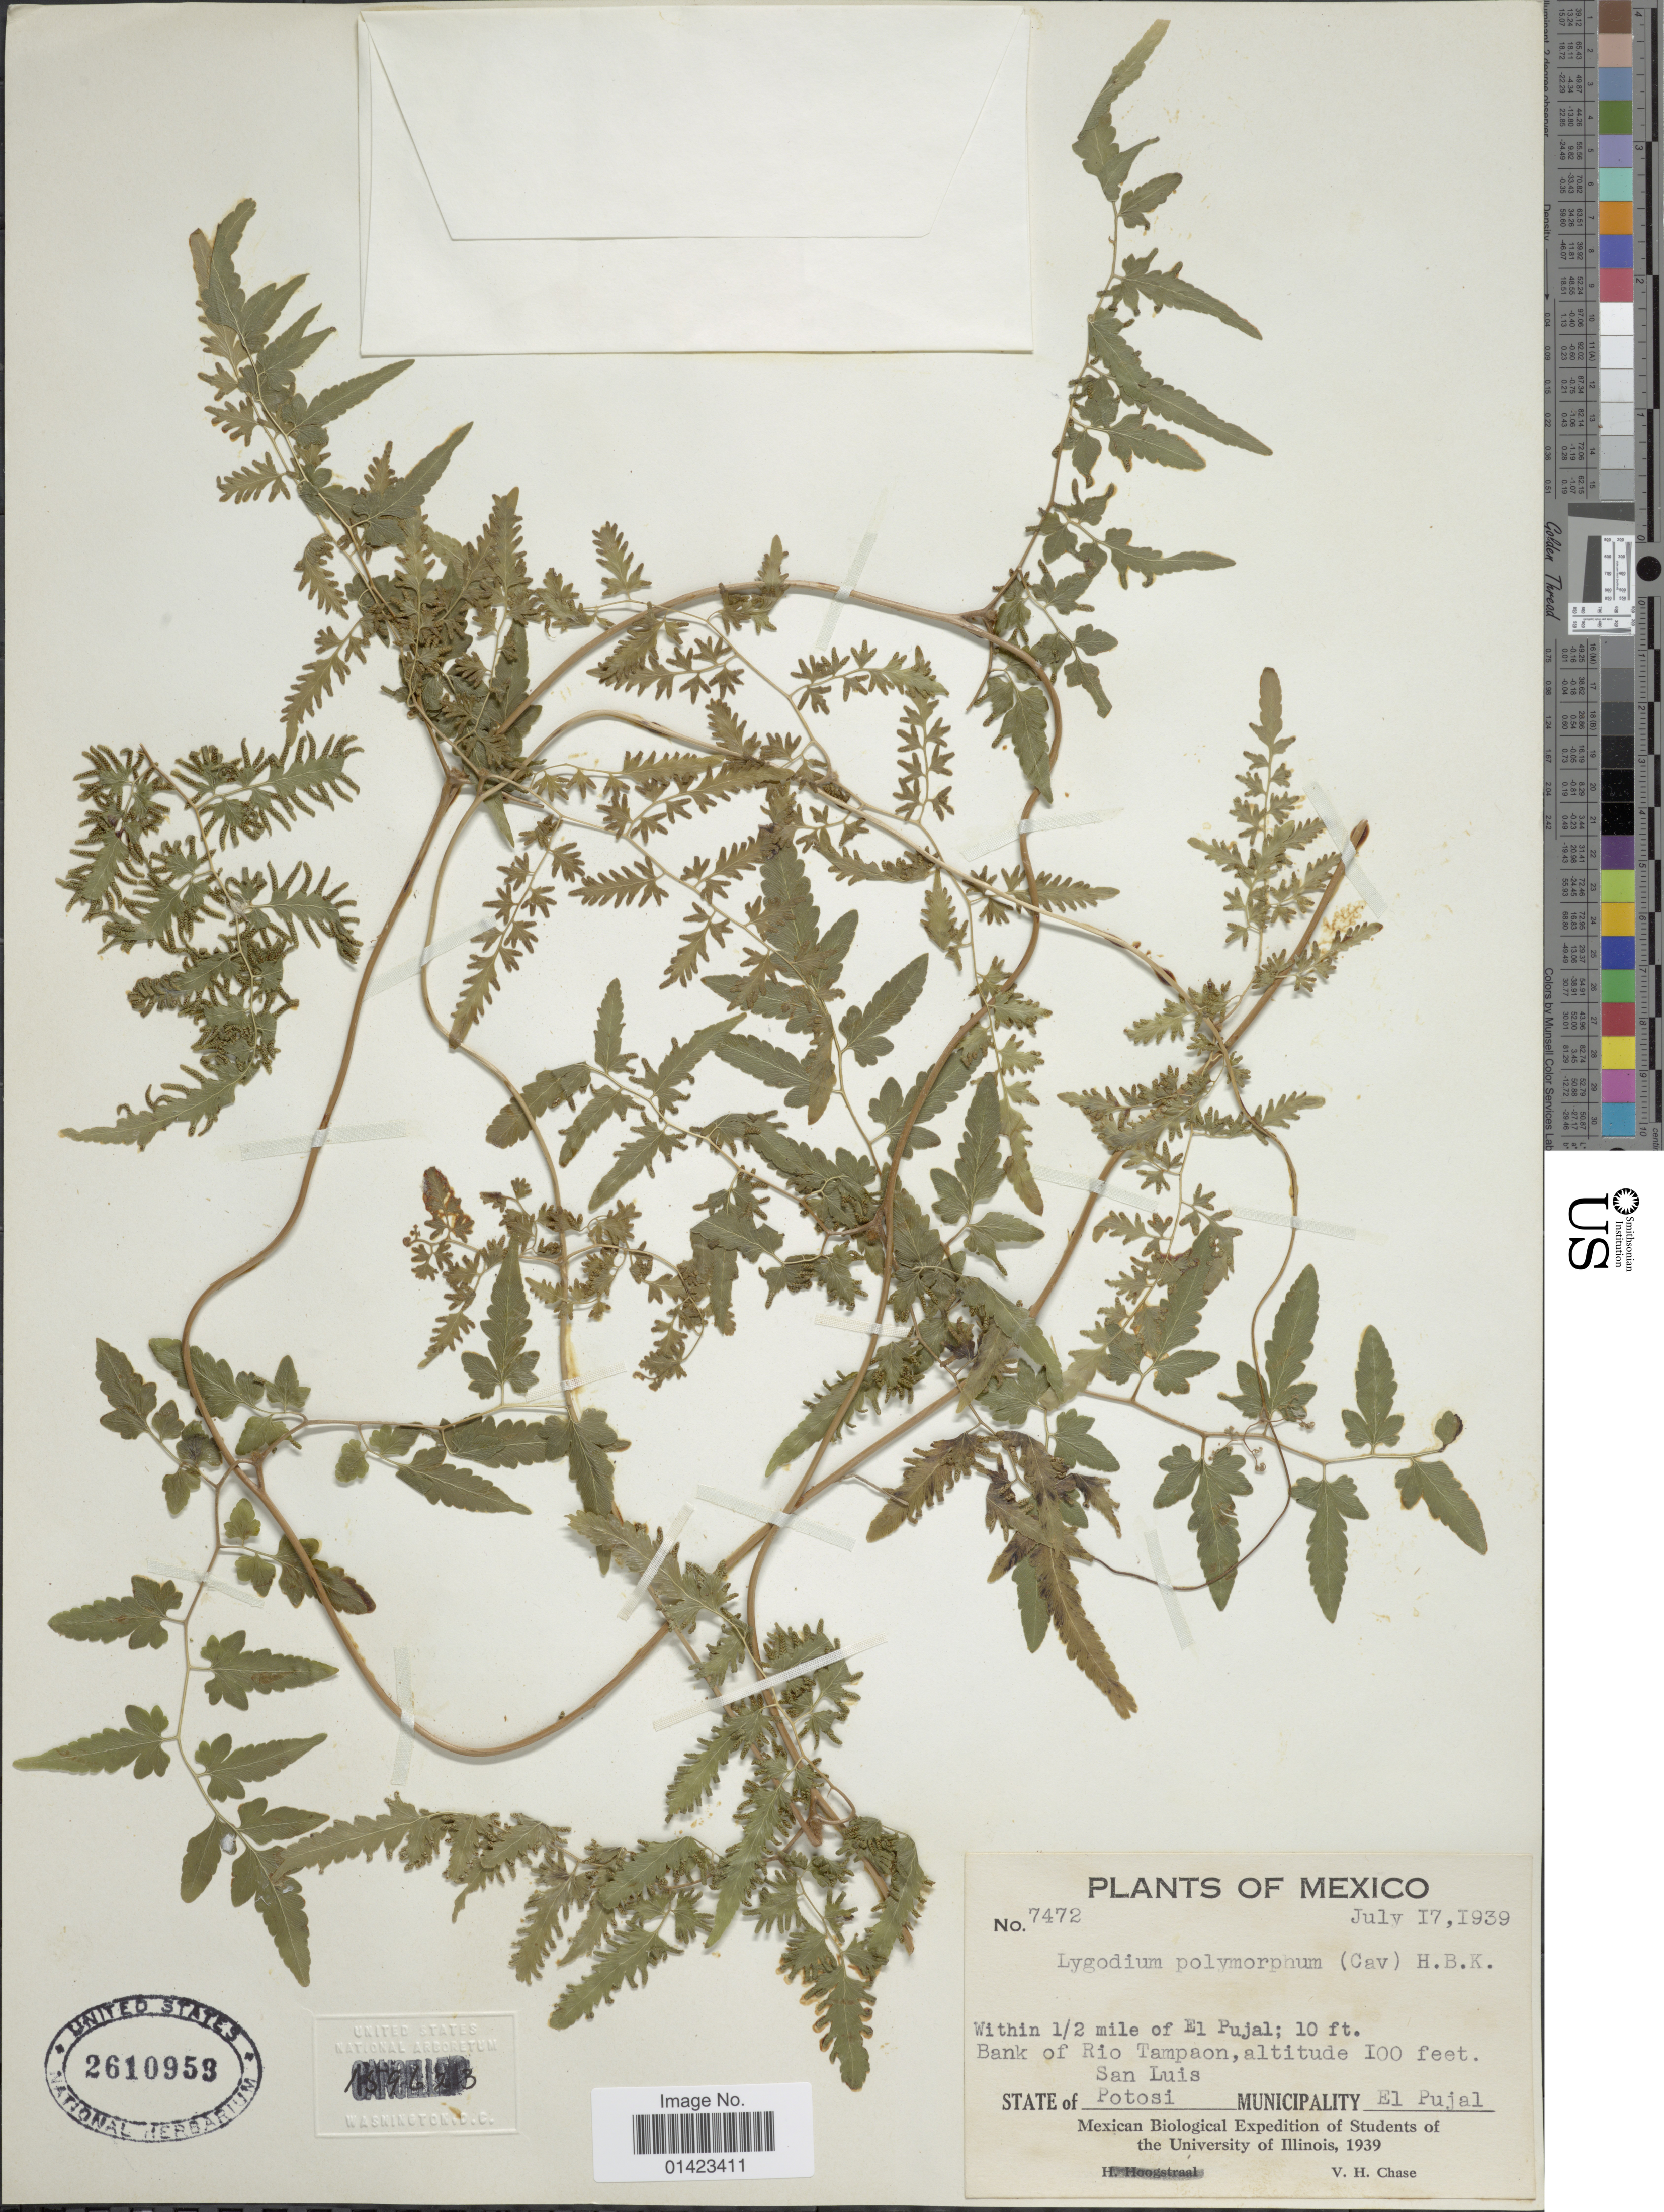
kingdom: Plantae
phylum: Tracheophyta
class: Polypodiopsida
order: Schizaeales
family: Lygodiaceae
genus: Lygodium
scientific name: Lygodium venustum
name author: Sw.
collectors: V. H. Chase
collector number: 7472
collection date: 1939-07-17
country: Mexico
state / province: San Luis Potosí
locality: Bank of Rio Tampaon, State of San Luis Potosi, Municipality El Pujal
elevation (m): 30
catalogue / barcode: US 2610953